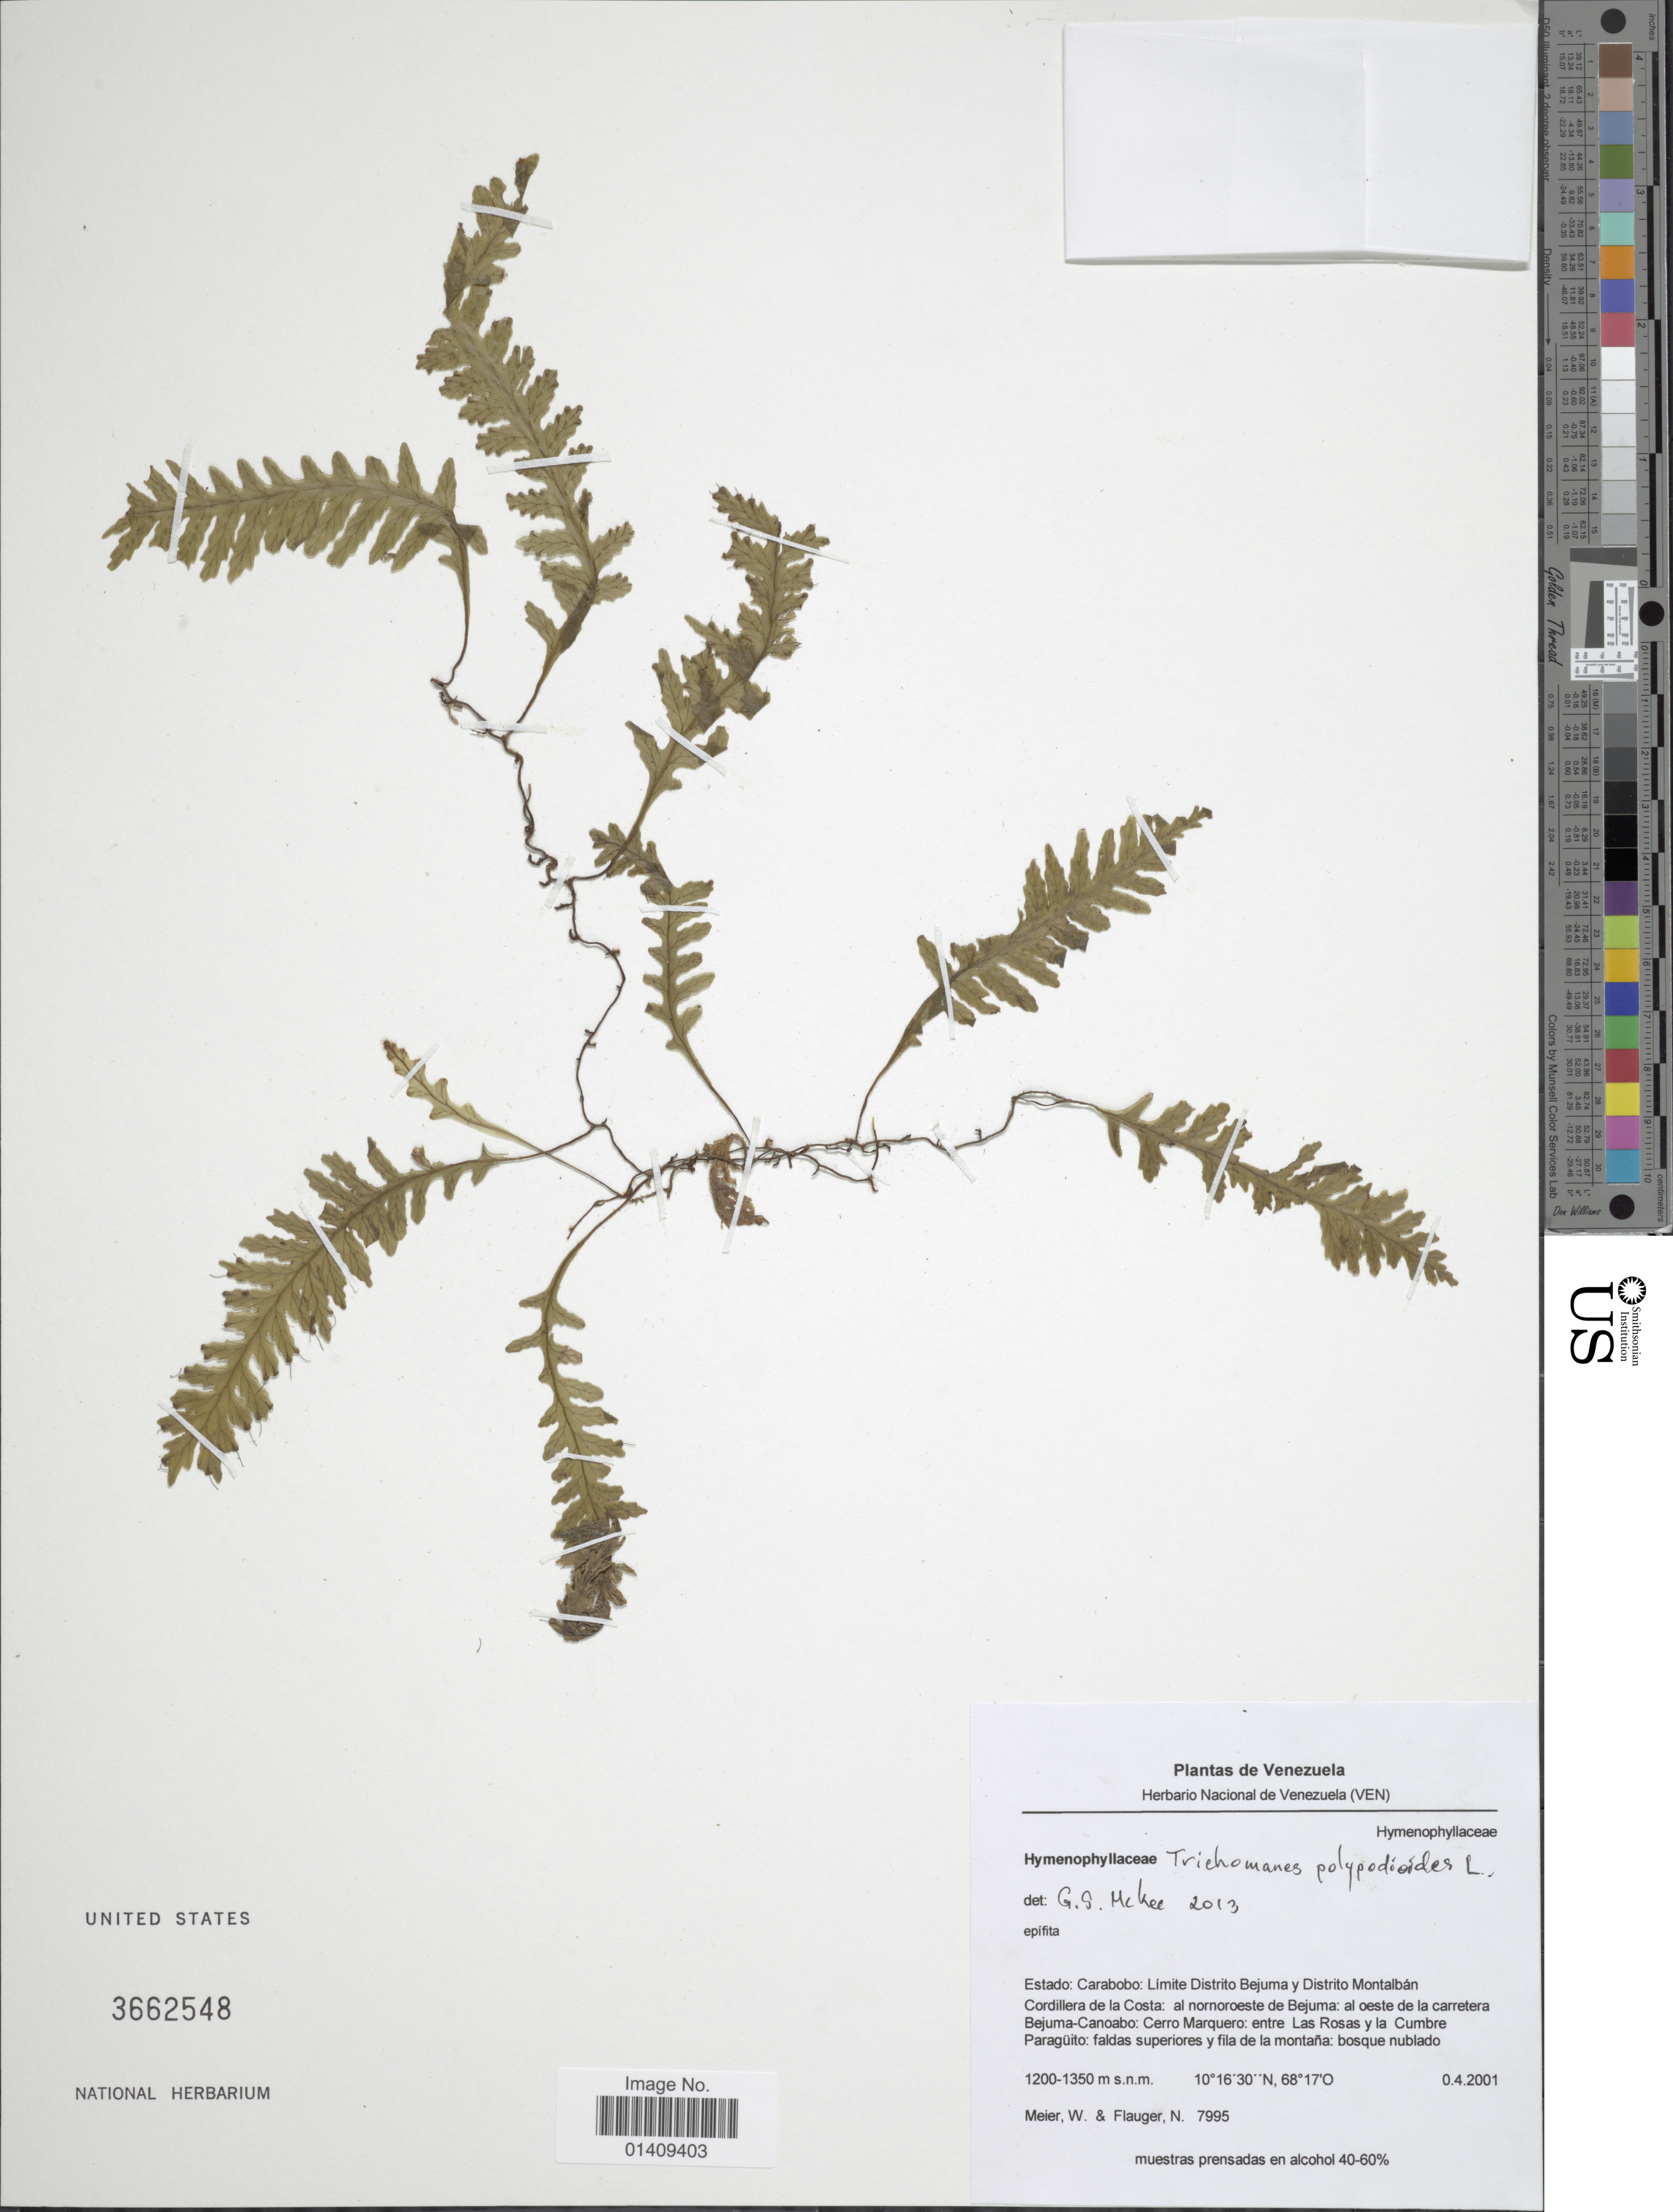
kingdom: Plantae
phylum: Tracheophyta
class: Polypodiopsida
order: Hymenophyllales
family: Hymenophyllaceae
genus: Trichomanes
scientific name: Trichomanes polypodioides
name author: L.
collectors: W. Meier & N. Flauger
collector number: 7995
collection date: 2001-04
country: Venezuela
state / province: Carabobo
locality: Estado: Carabobo: Limite distrito Bejuma y Distrito Montalban. Cordillera de la Costa: al nornoroeste de Bejuma: al oeste de la carretera Bejuma Canoabo: Cerro Marquero entre las Rosas y la Cumbre Paraquito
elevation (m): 1200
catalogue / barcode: US 3662548